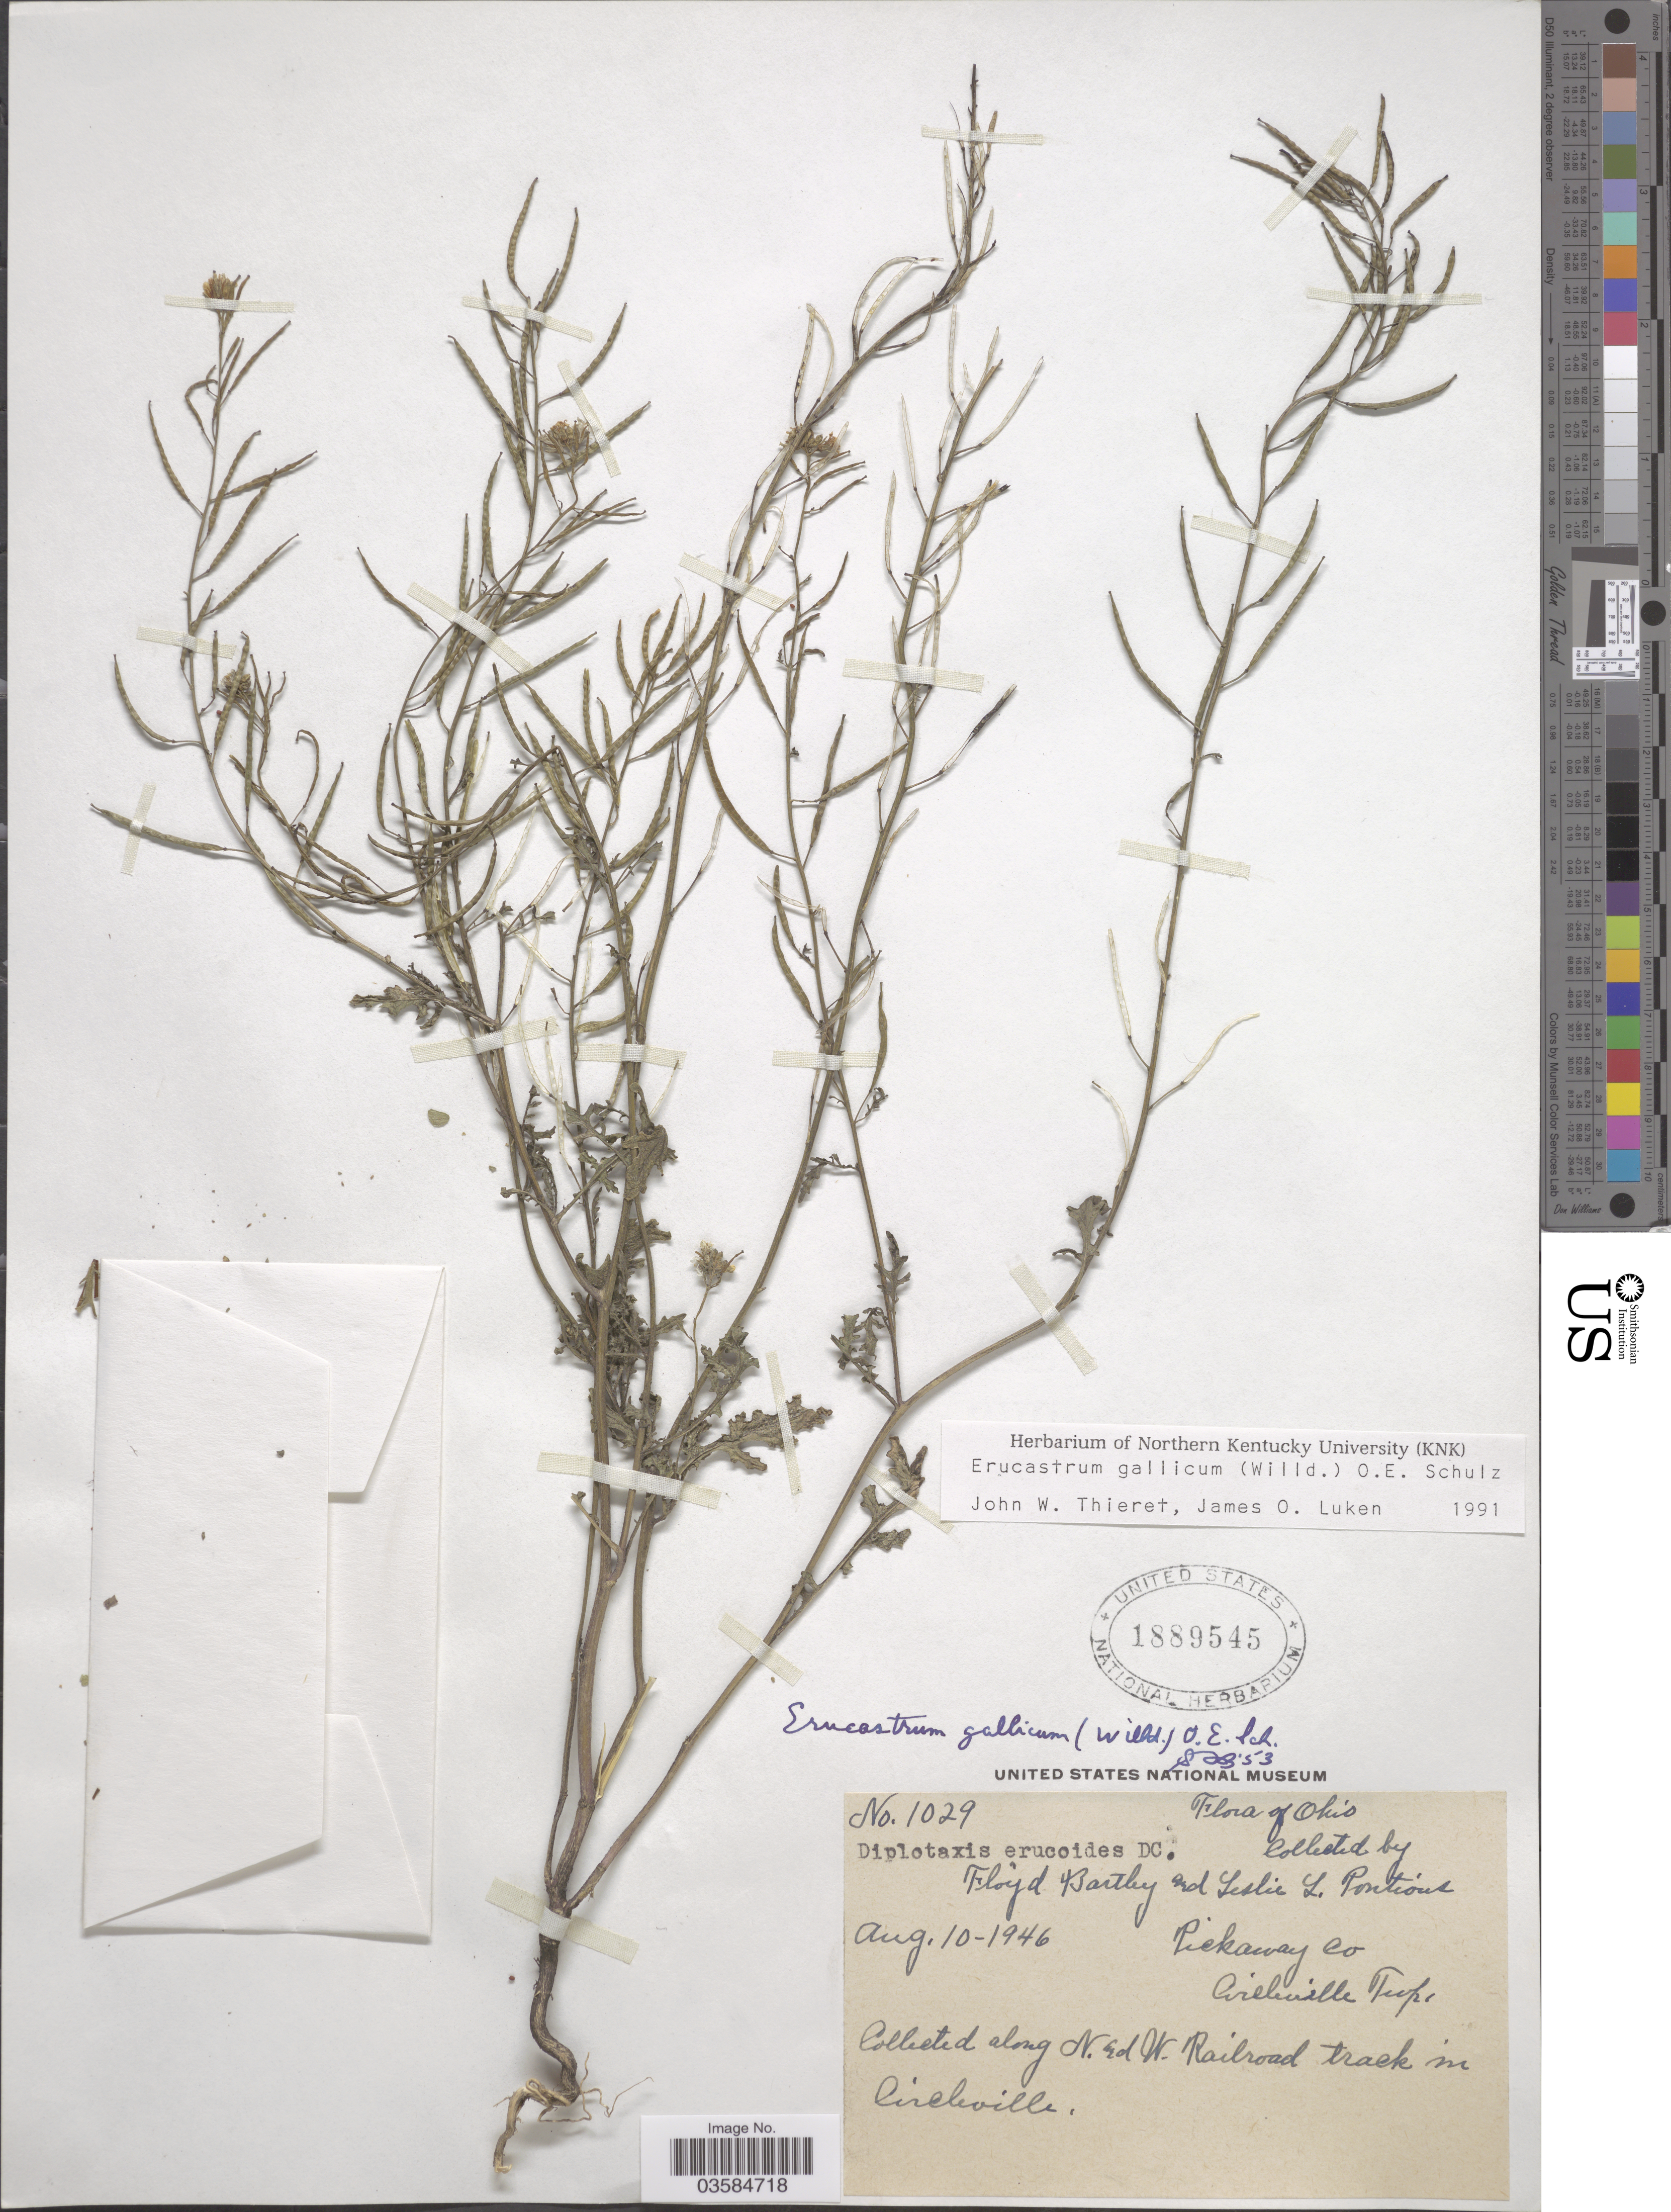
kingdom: Plantae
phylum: Tracheophyta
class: Magnoliopsida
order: Brassicales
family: Brassicaceae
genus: Erucastrum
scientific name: Erucastrum gallicum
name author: (Willd.) O.E. Schulz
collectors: F. Bartley & L. L. Pontious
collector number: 1029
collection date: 1946-08-10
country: United States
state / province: Ohio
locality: Pickaway Co Circleville Twp. Along N. and W. Railwoad track in Circleville.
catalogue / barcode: US 1889545